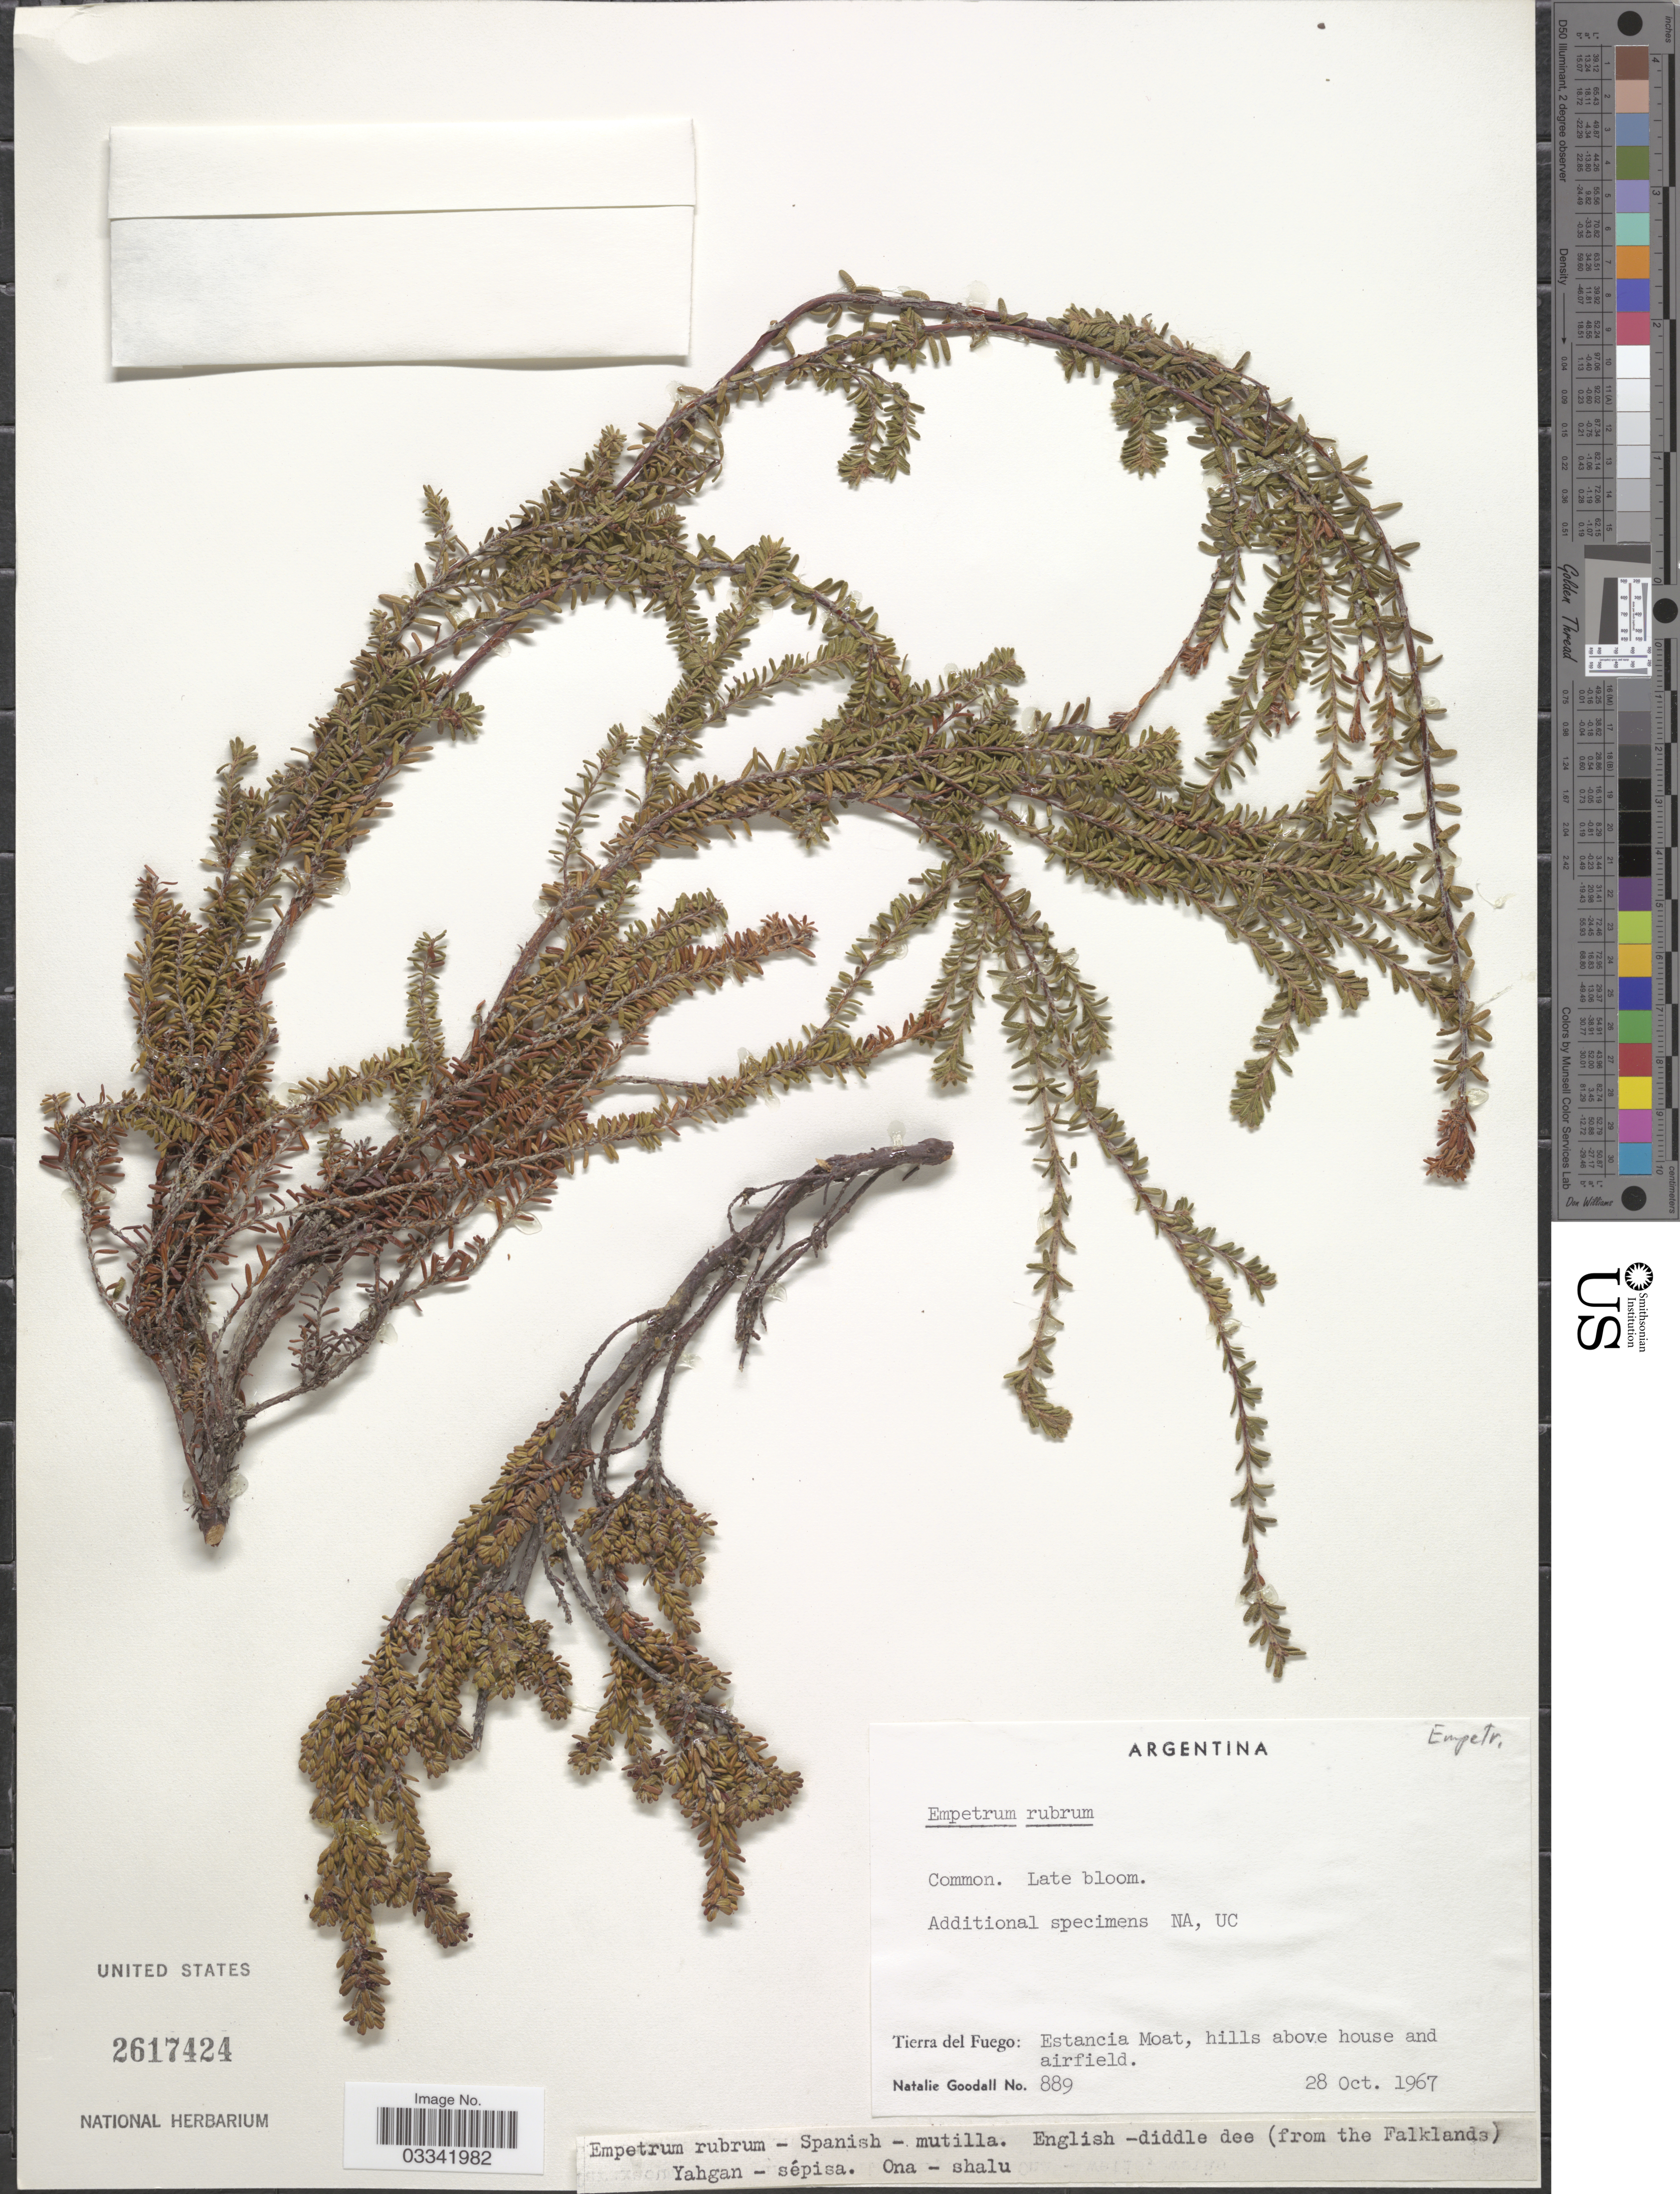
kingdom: Plantae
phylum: Tracheophyta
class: Magnoliopsida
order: Ericales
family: Ericaceae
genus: Empetrum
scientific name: Empetrum rubrum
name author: Vahl ex Willd.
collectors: R. Goodall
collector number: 889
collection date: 1967-10-28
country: Argentina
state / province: Tierra del Fuego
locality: Estancia Moat, hills above house and airfield.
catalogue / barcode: US 2617424